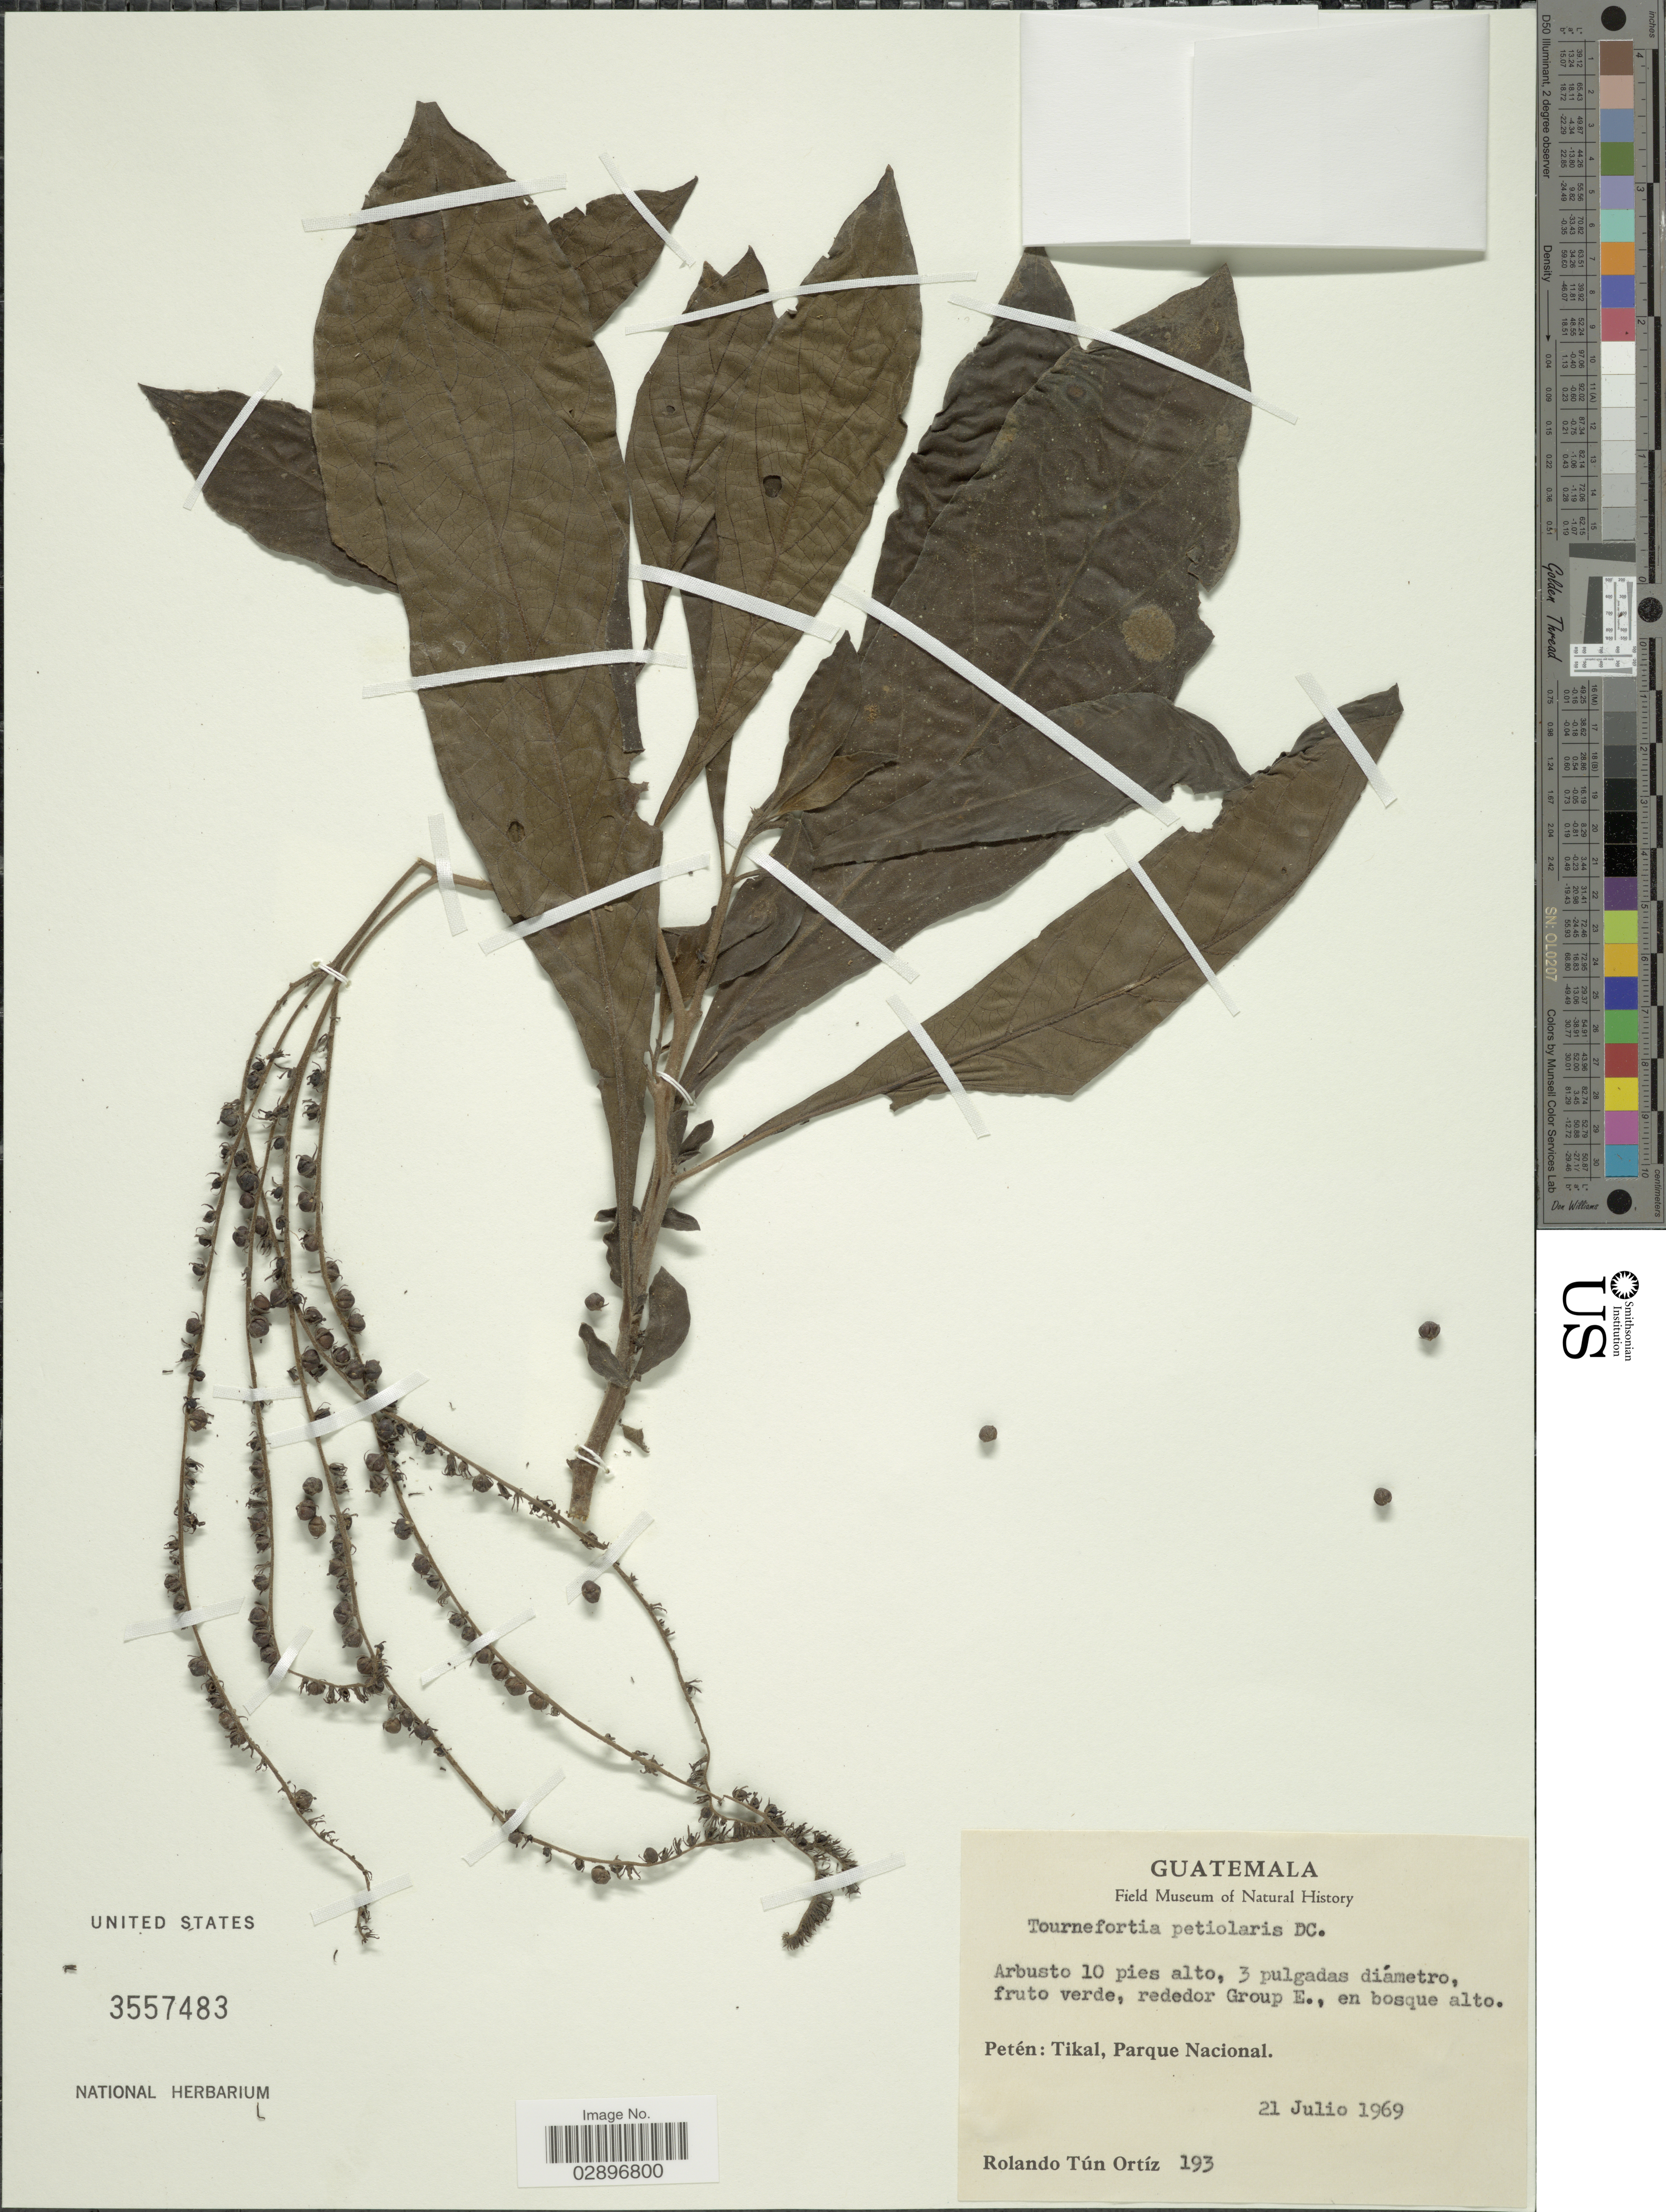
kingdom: Plantae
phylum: Tracheophyta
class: Magnoliopsida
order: Boraginales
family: Heliotropiaceae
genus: Tournefortia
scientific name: Tournefortia petiolaris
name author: DC.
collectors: R. T. Ortíz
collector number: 193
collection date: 1969-07-21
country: Guatemala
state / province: El Petén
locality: Rededor Group E. Tikal, Parque Nacional.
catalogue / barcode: US 3557483